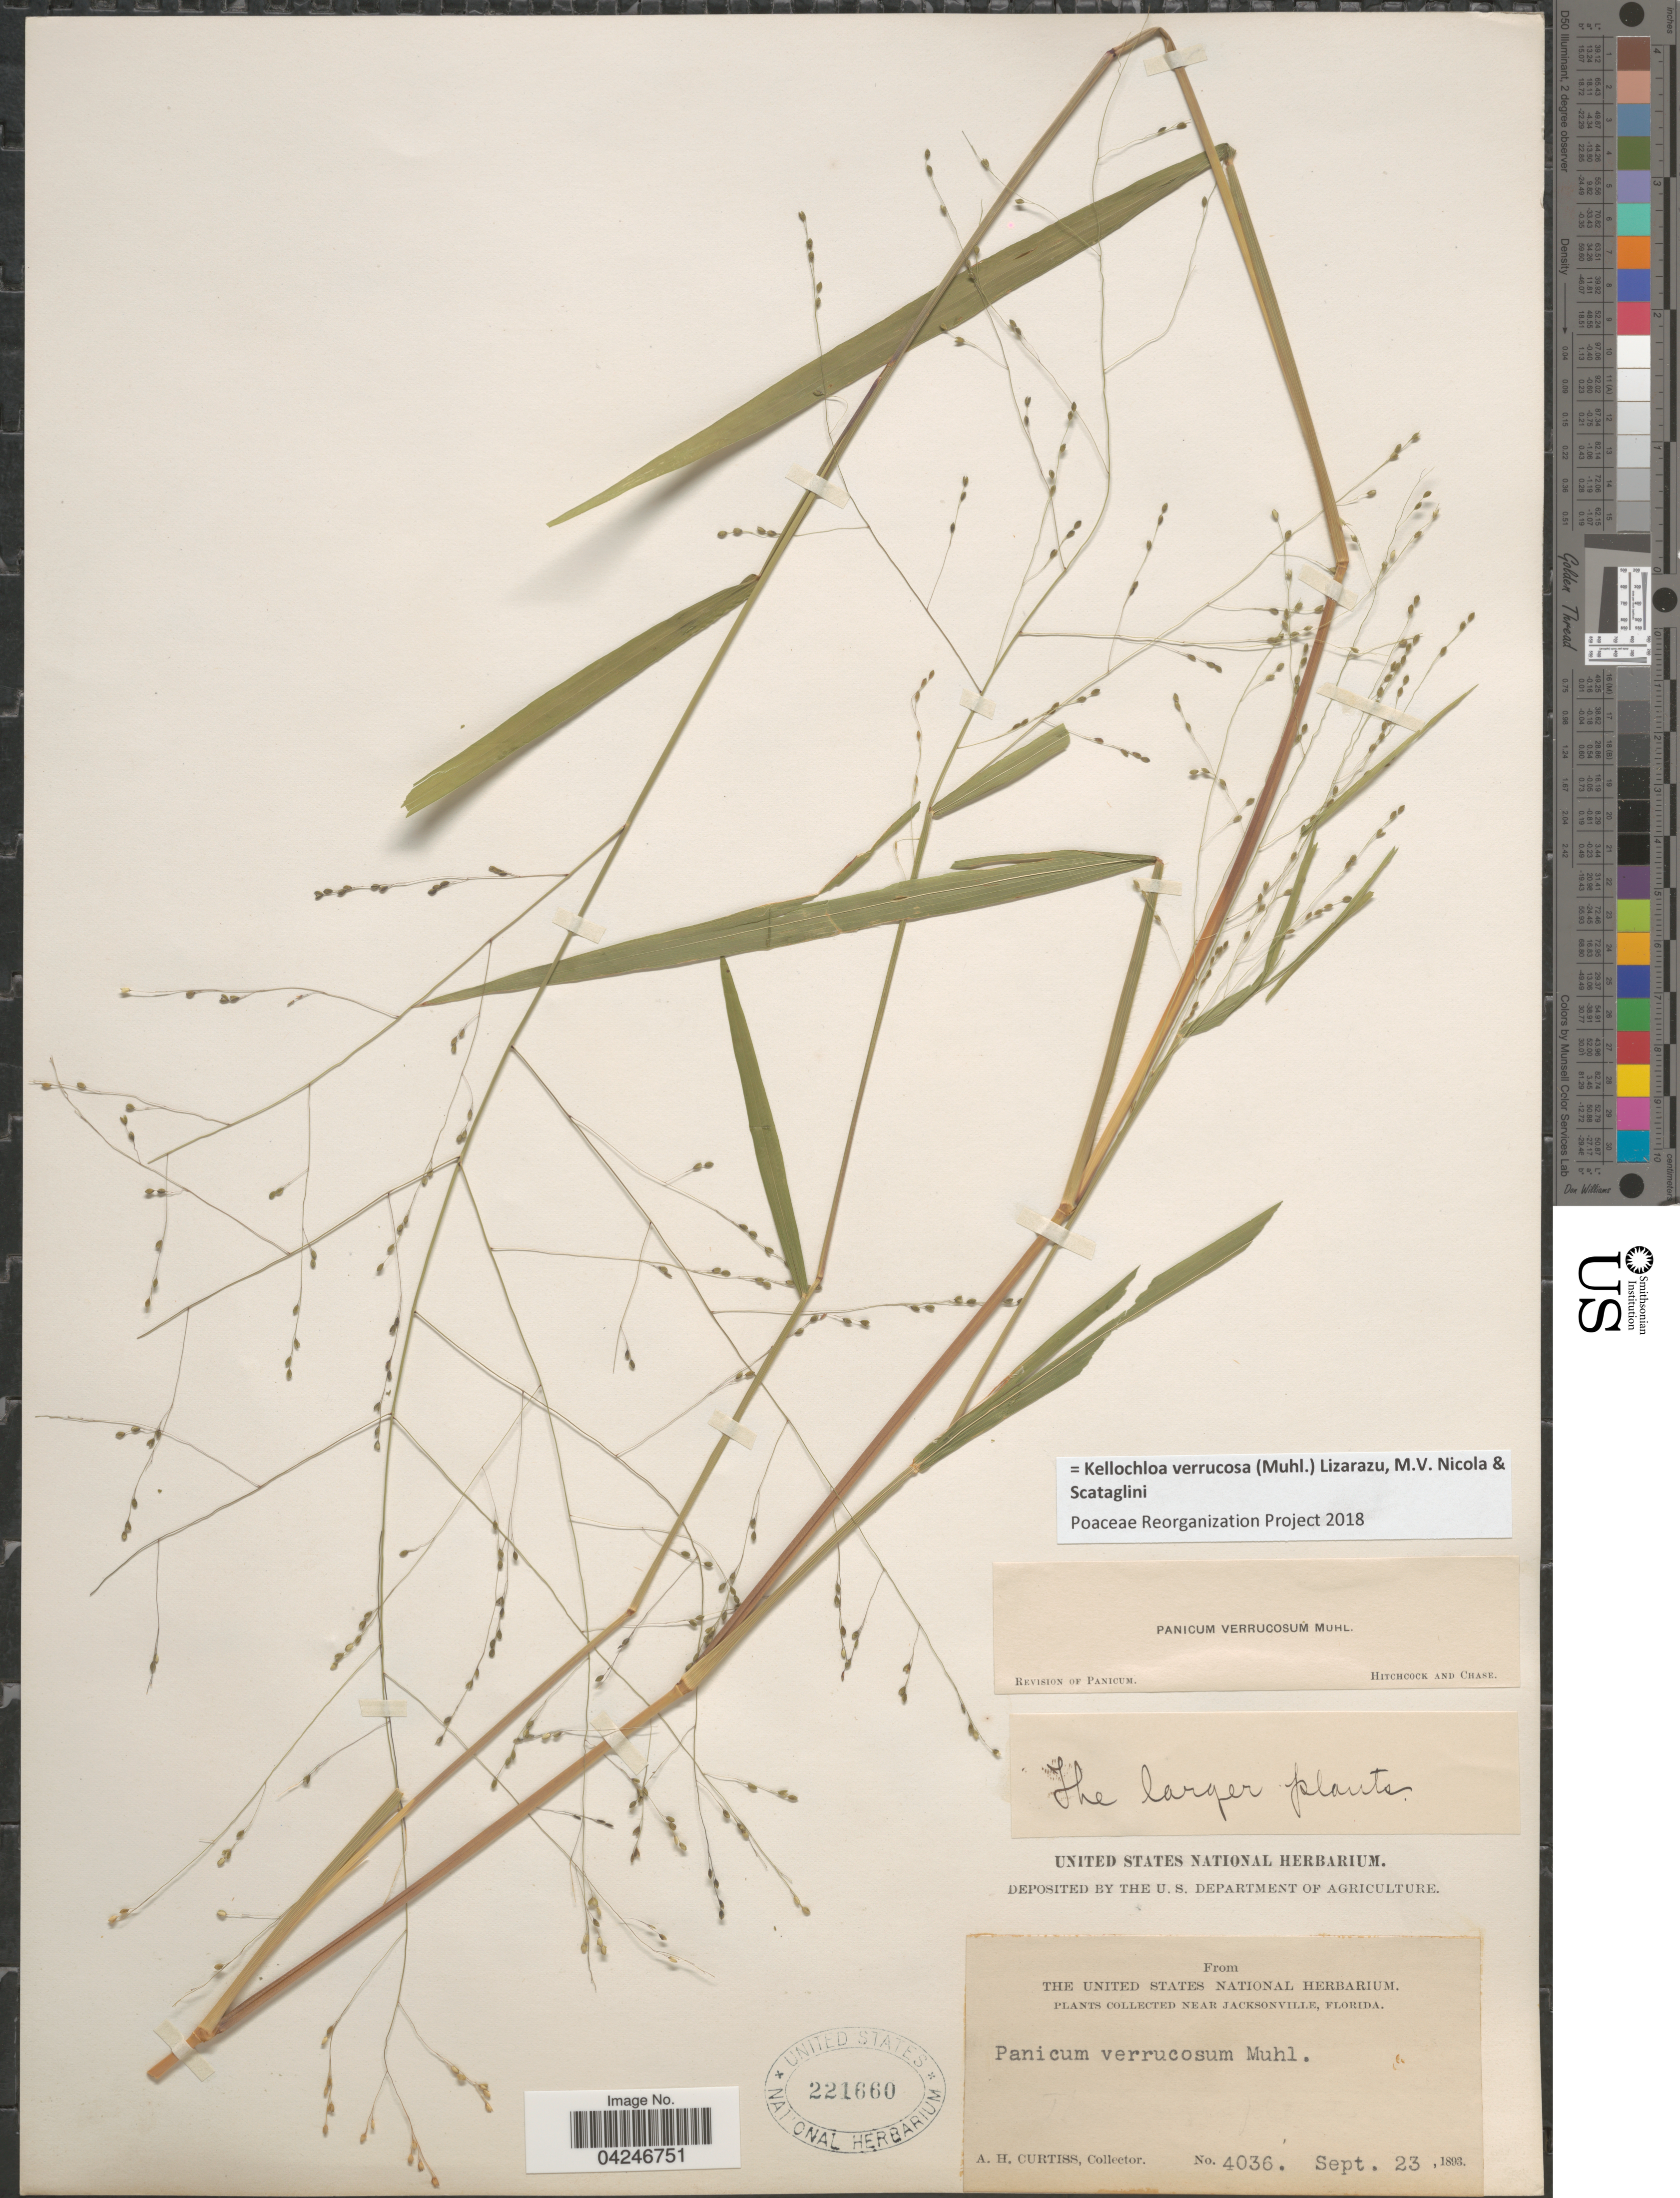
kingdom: Plantae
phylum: Tracheophyta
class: Liliopsida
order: Poales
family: Poaceae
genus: Kellochloa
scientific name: Kellochloa verrucosa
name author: (Muhl.) Lizarazu et al.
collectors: A. H. Curtiss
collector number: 4036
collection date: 1893-09-23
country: United States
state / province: Florida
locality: Near Jacksonville.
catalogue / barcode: US 221660